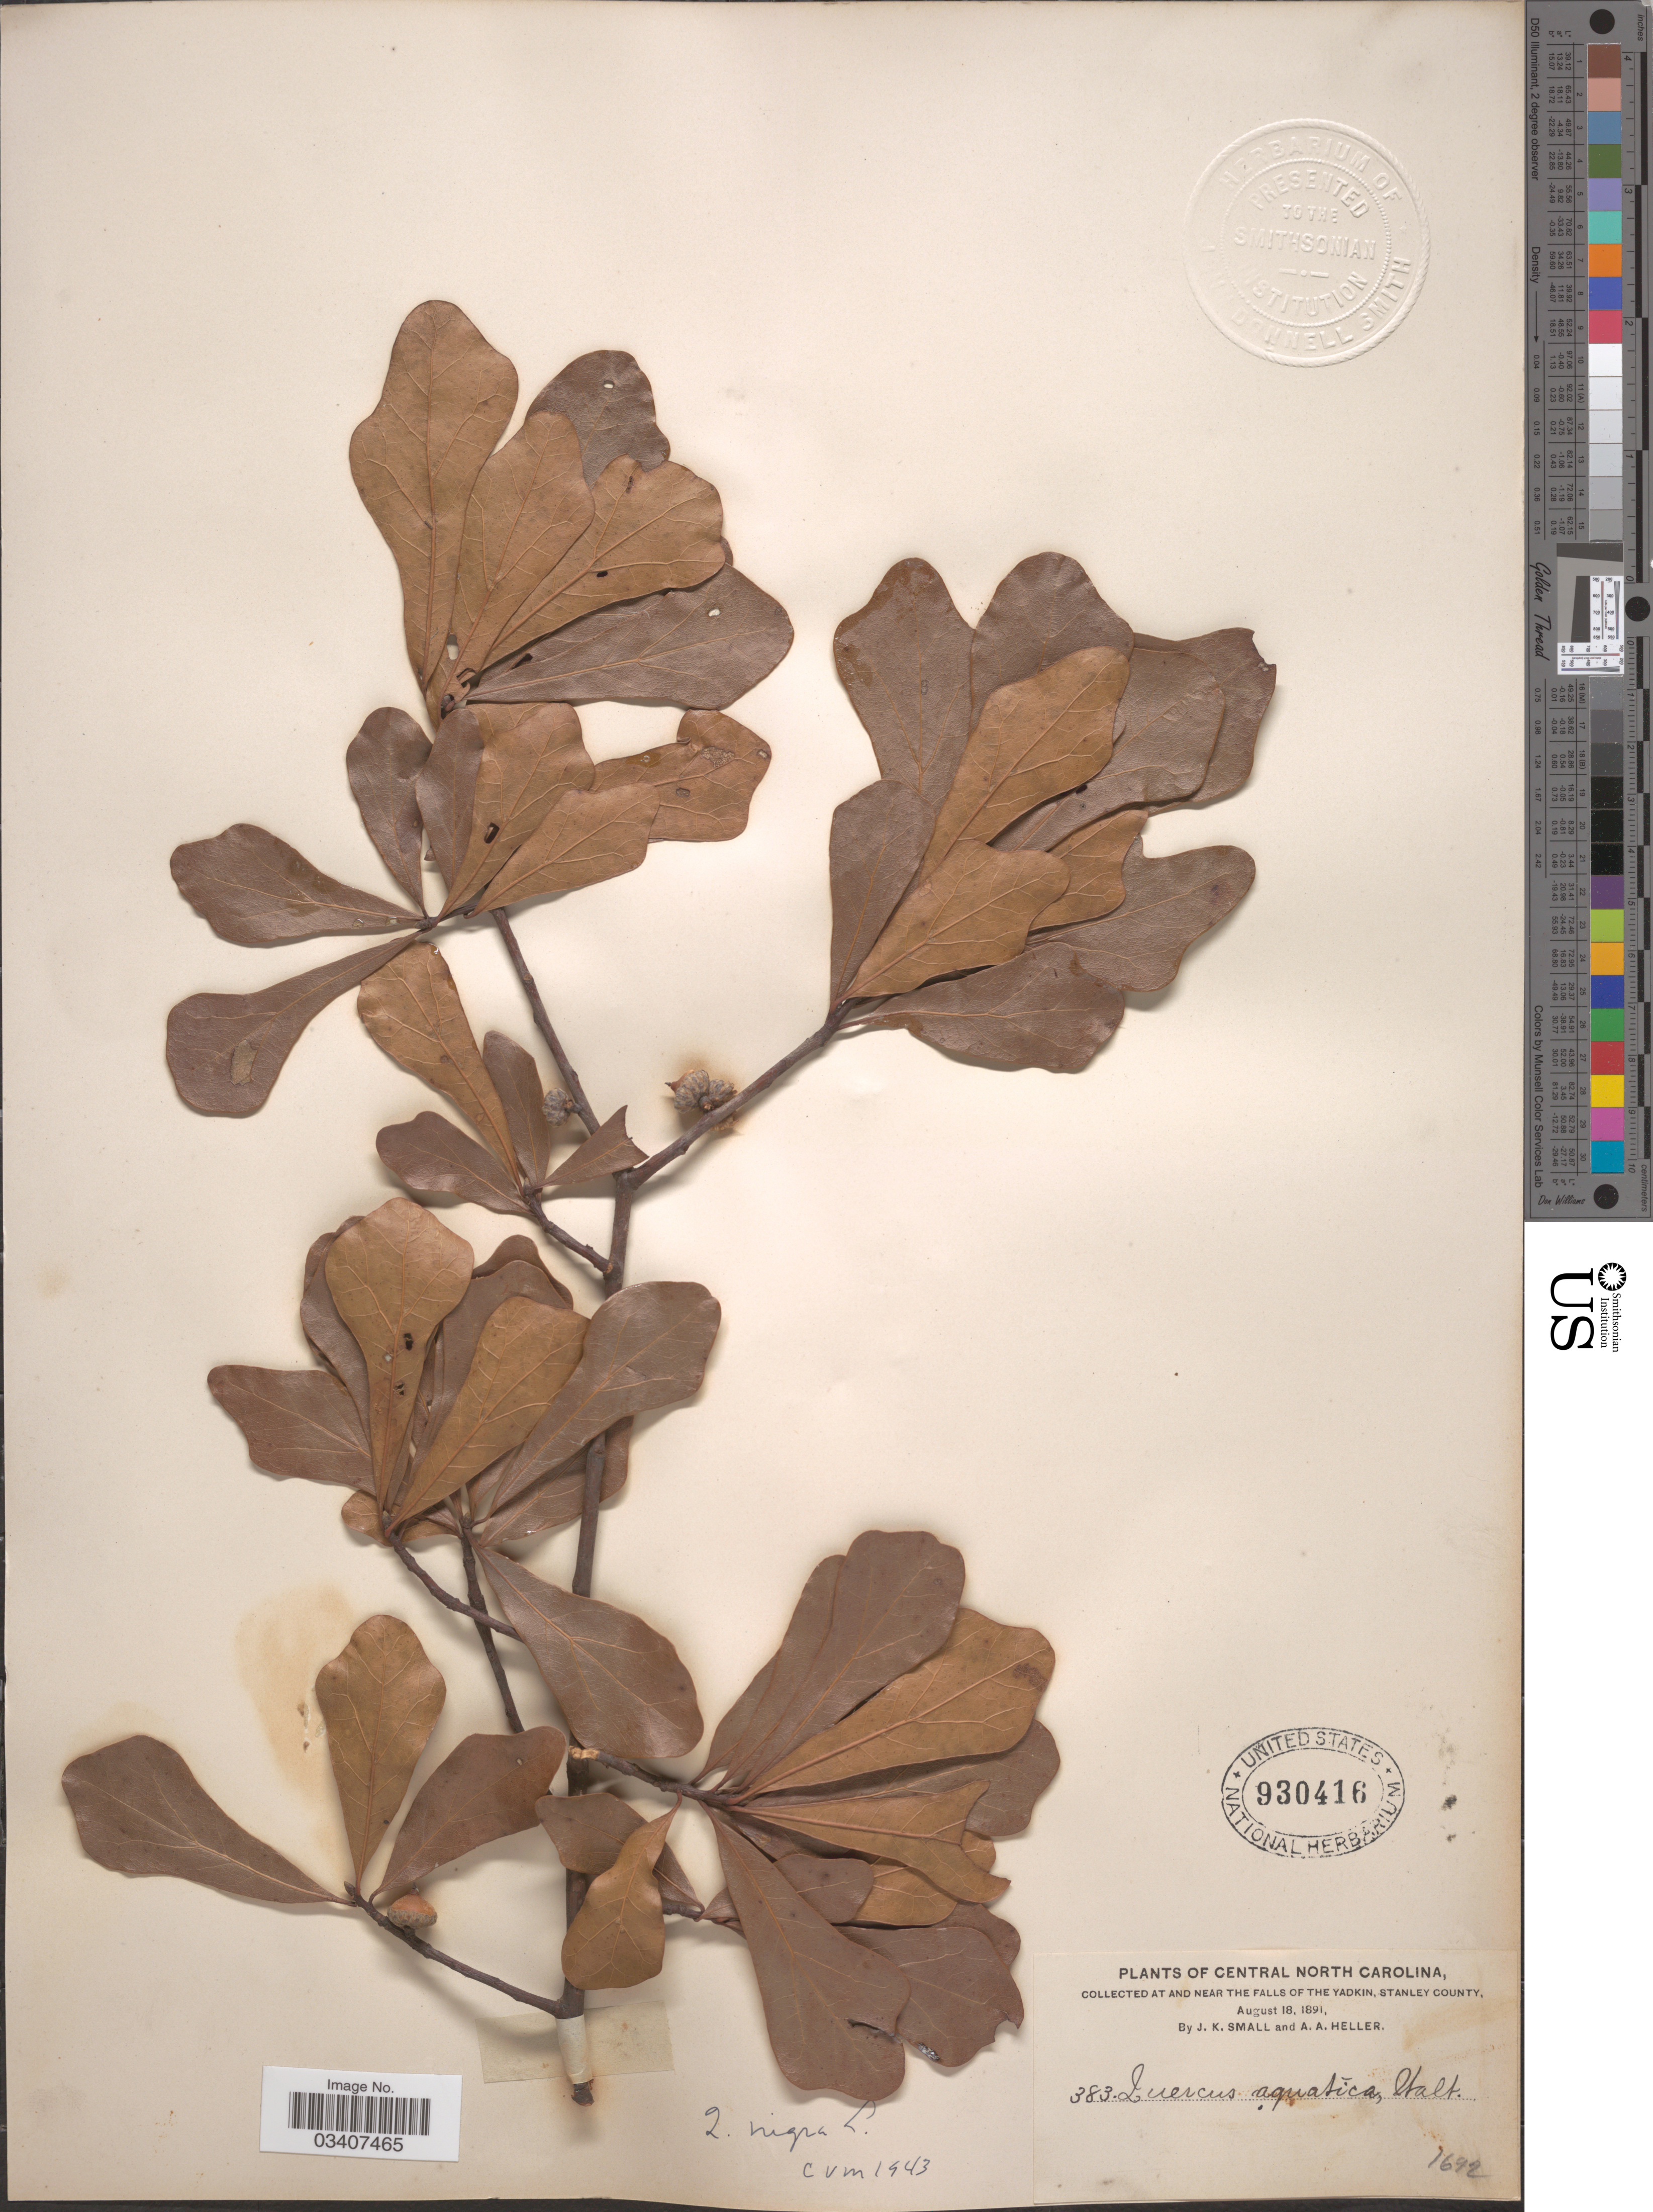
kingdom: Plantae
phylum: Tracheophyta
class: Magnoliopsida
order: Fagales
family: Fagaceae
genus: Quercus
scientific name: Quercus myrtifolia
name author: Willd.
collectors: J. K. Small & A. A. Heller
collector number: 383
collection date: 1891-08-18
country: United States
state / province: North Carolina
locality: Central North Carolina. At and near the falls of the Yadkin, Stanley County.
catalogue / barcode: US 930416